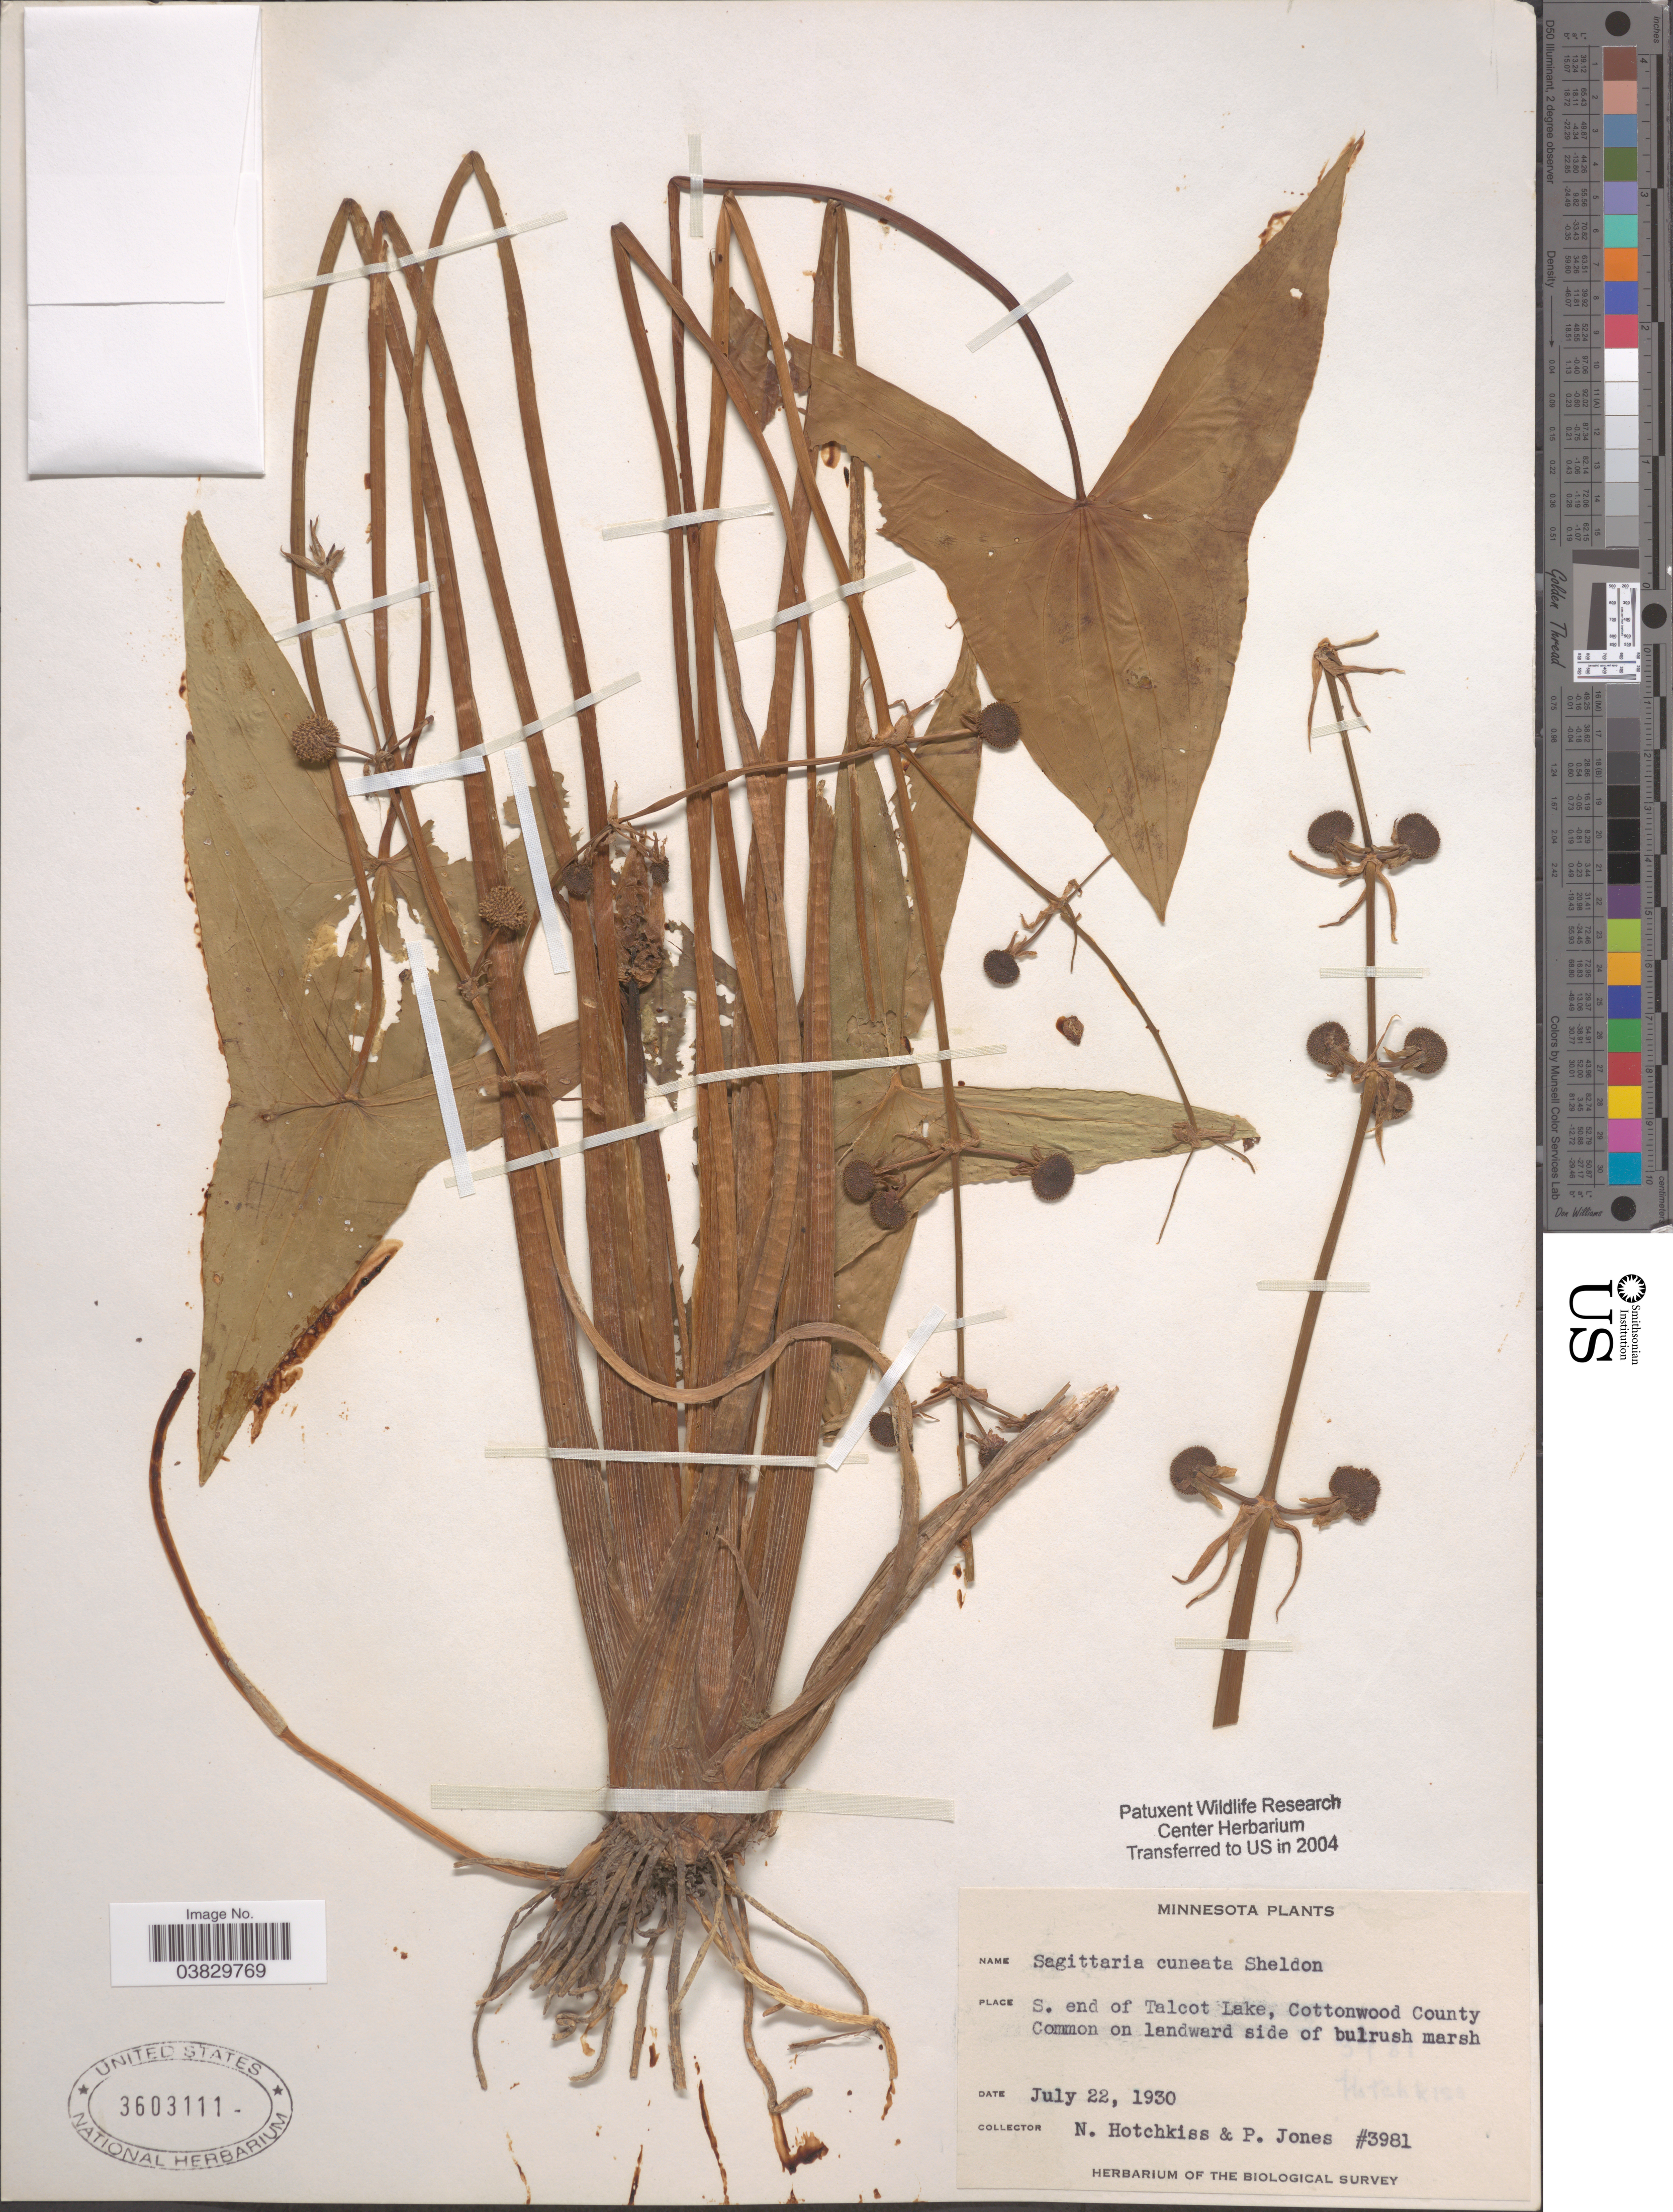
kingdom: Plantae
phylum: Tracheophyta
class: Liliopsida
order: Alismatales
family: Alismataceae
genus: Sagittaria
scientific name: Sagittaria cuneata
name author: E. Sheld.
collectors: N. Hotchkiss & P. Jones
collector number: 3981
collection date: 1930-07-22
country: United States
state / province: Minnesota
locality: S. end of Talcot Lake, Cottonwood County. Common on landward side of bulrush marsh.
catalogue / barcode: US 3603111